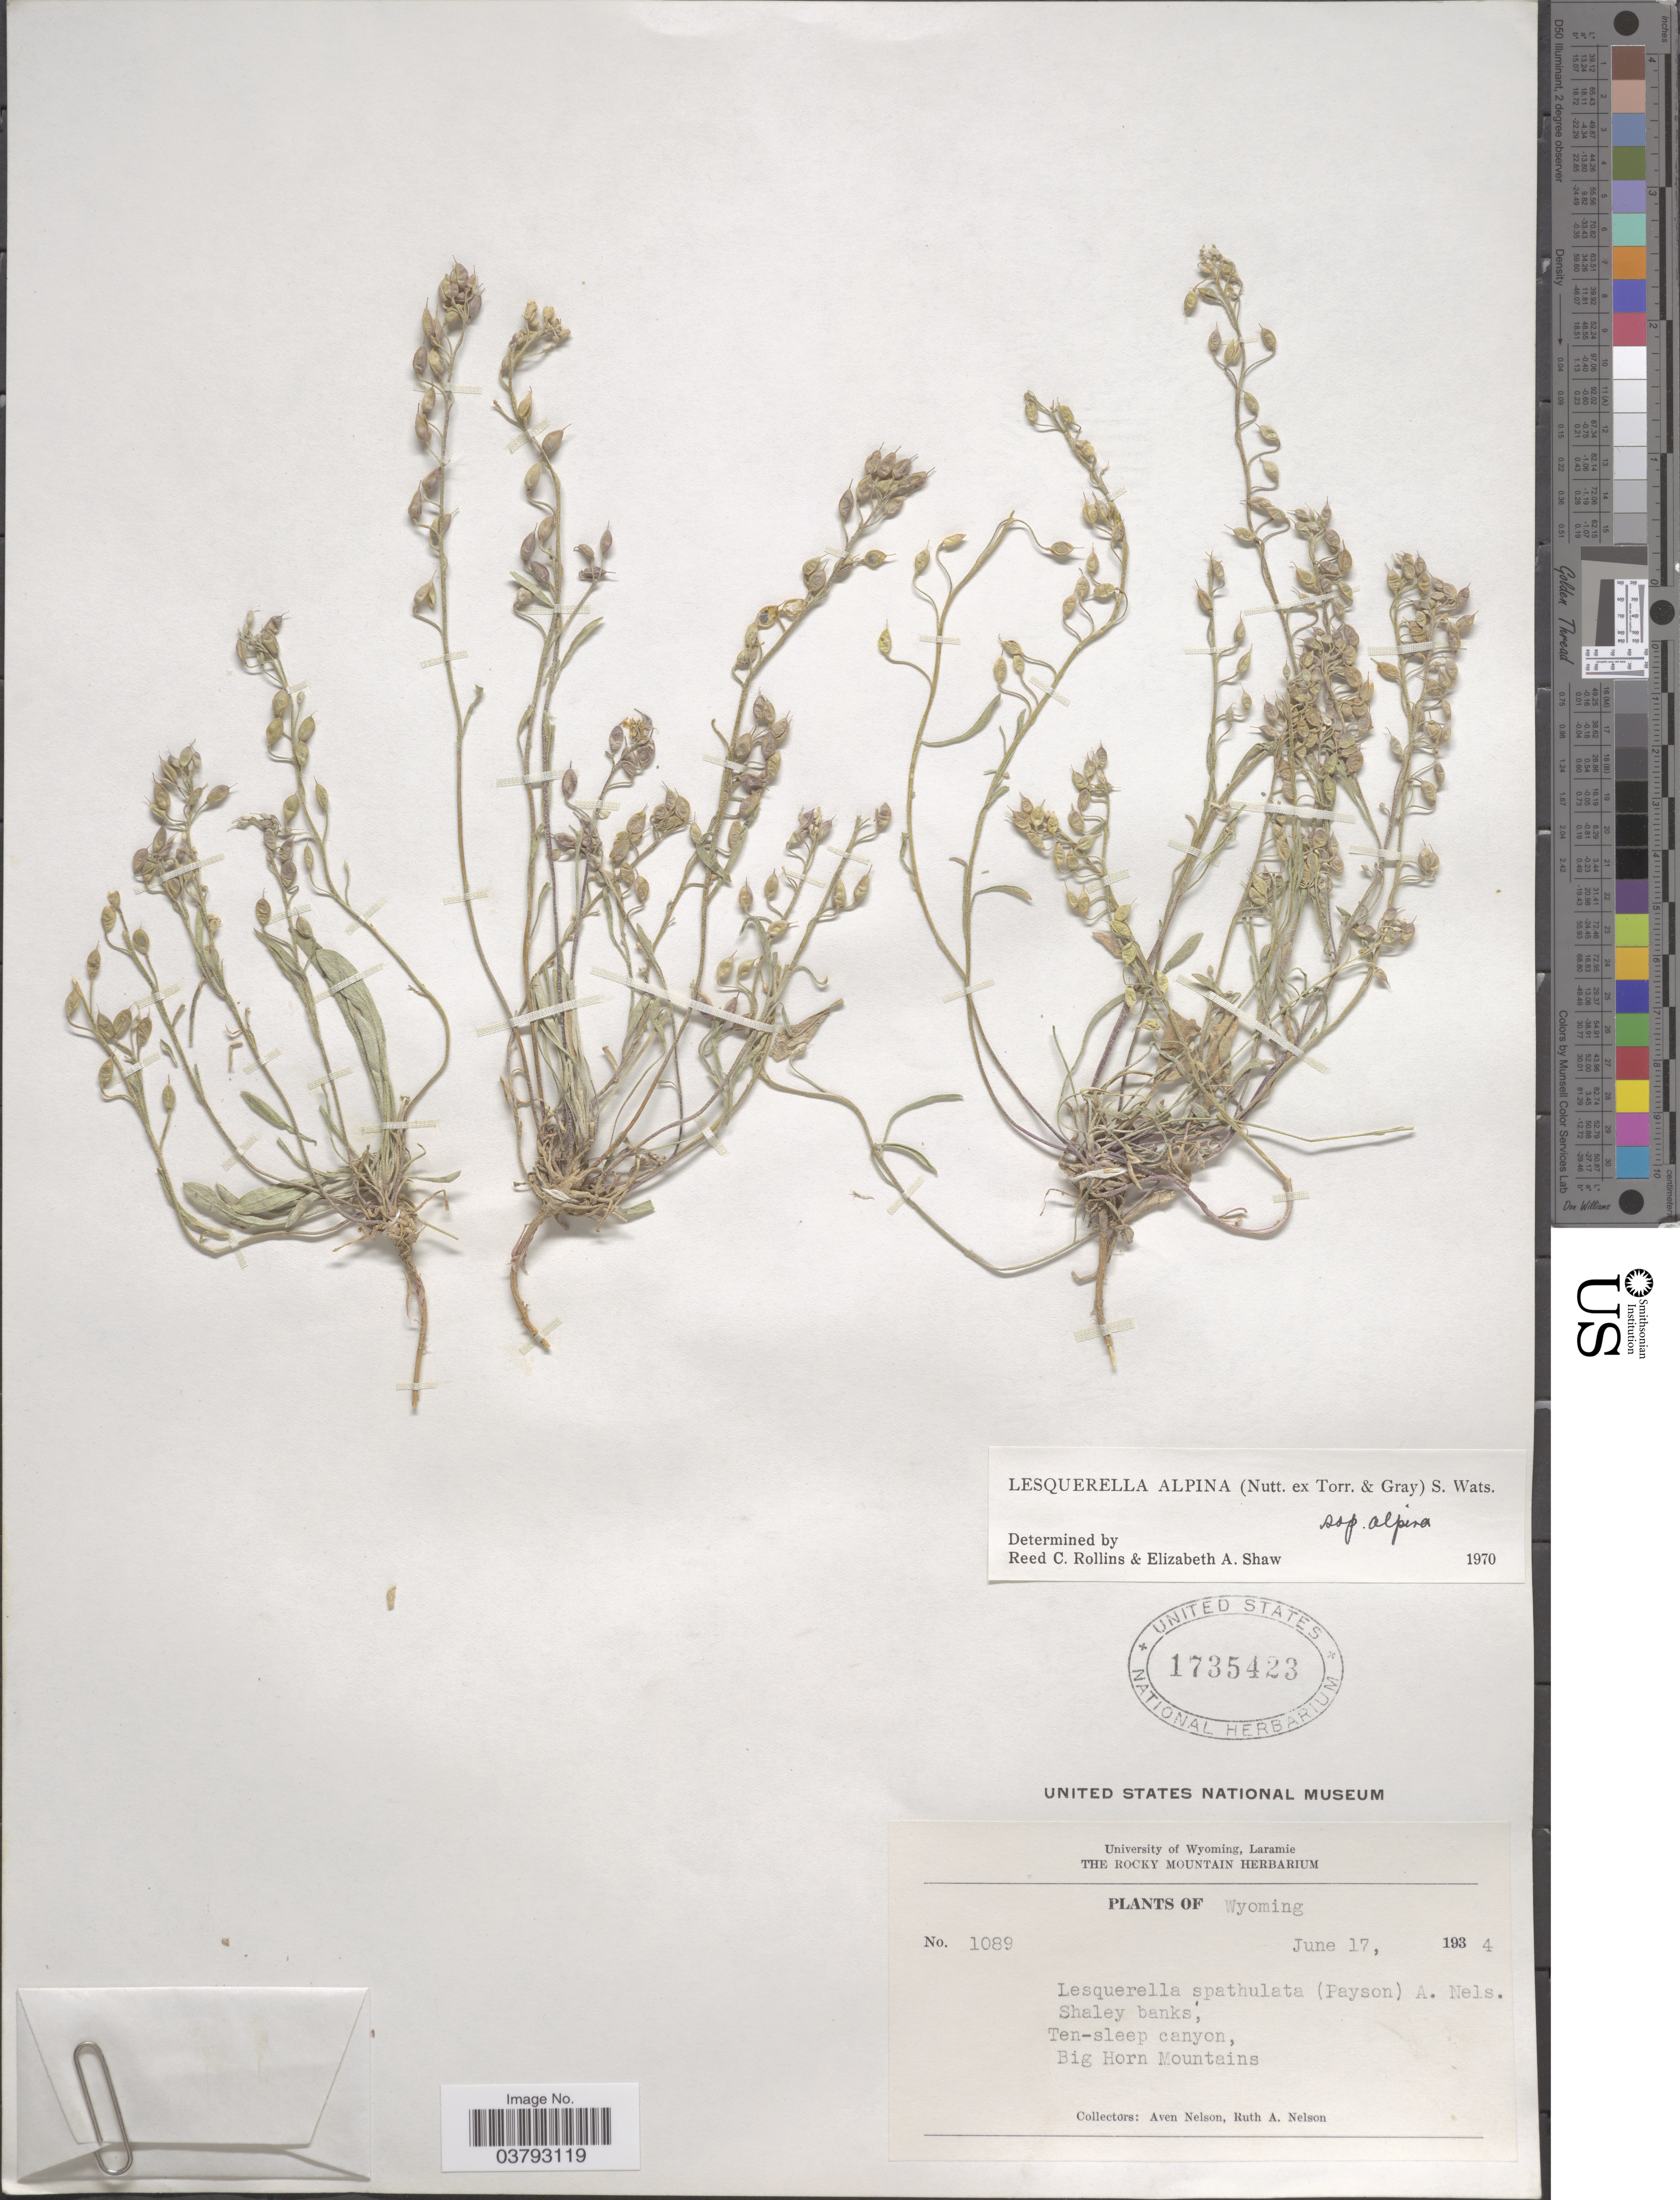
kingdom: Plantae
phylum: Tracheophyta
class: Magnoliopsida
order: Brassicales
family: Brassicaceae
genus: Lesquerella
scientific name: Lesquerella alpina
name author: (Nutt.) S. Watson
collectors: A. Nelson & R. A. Nelson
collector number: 1089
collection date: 1934-06-17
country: United States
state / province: Wyoming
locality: Shaley banks, Ten-sleep canyon, Big Horn Mountains.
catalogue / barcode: US 1735423